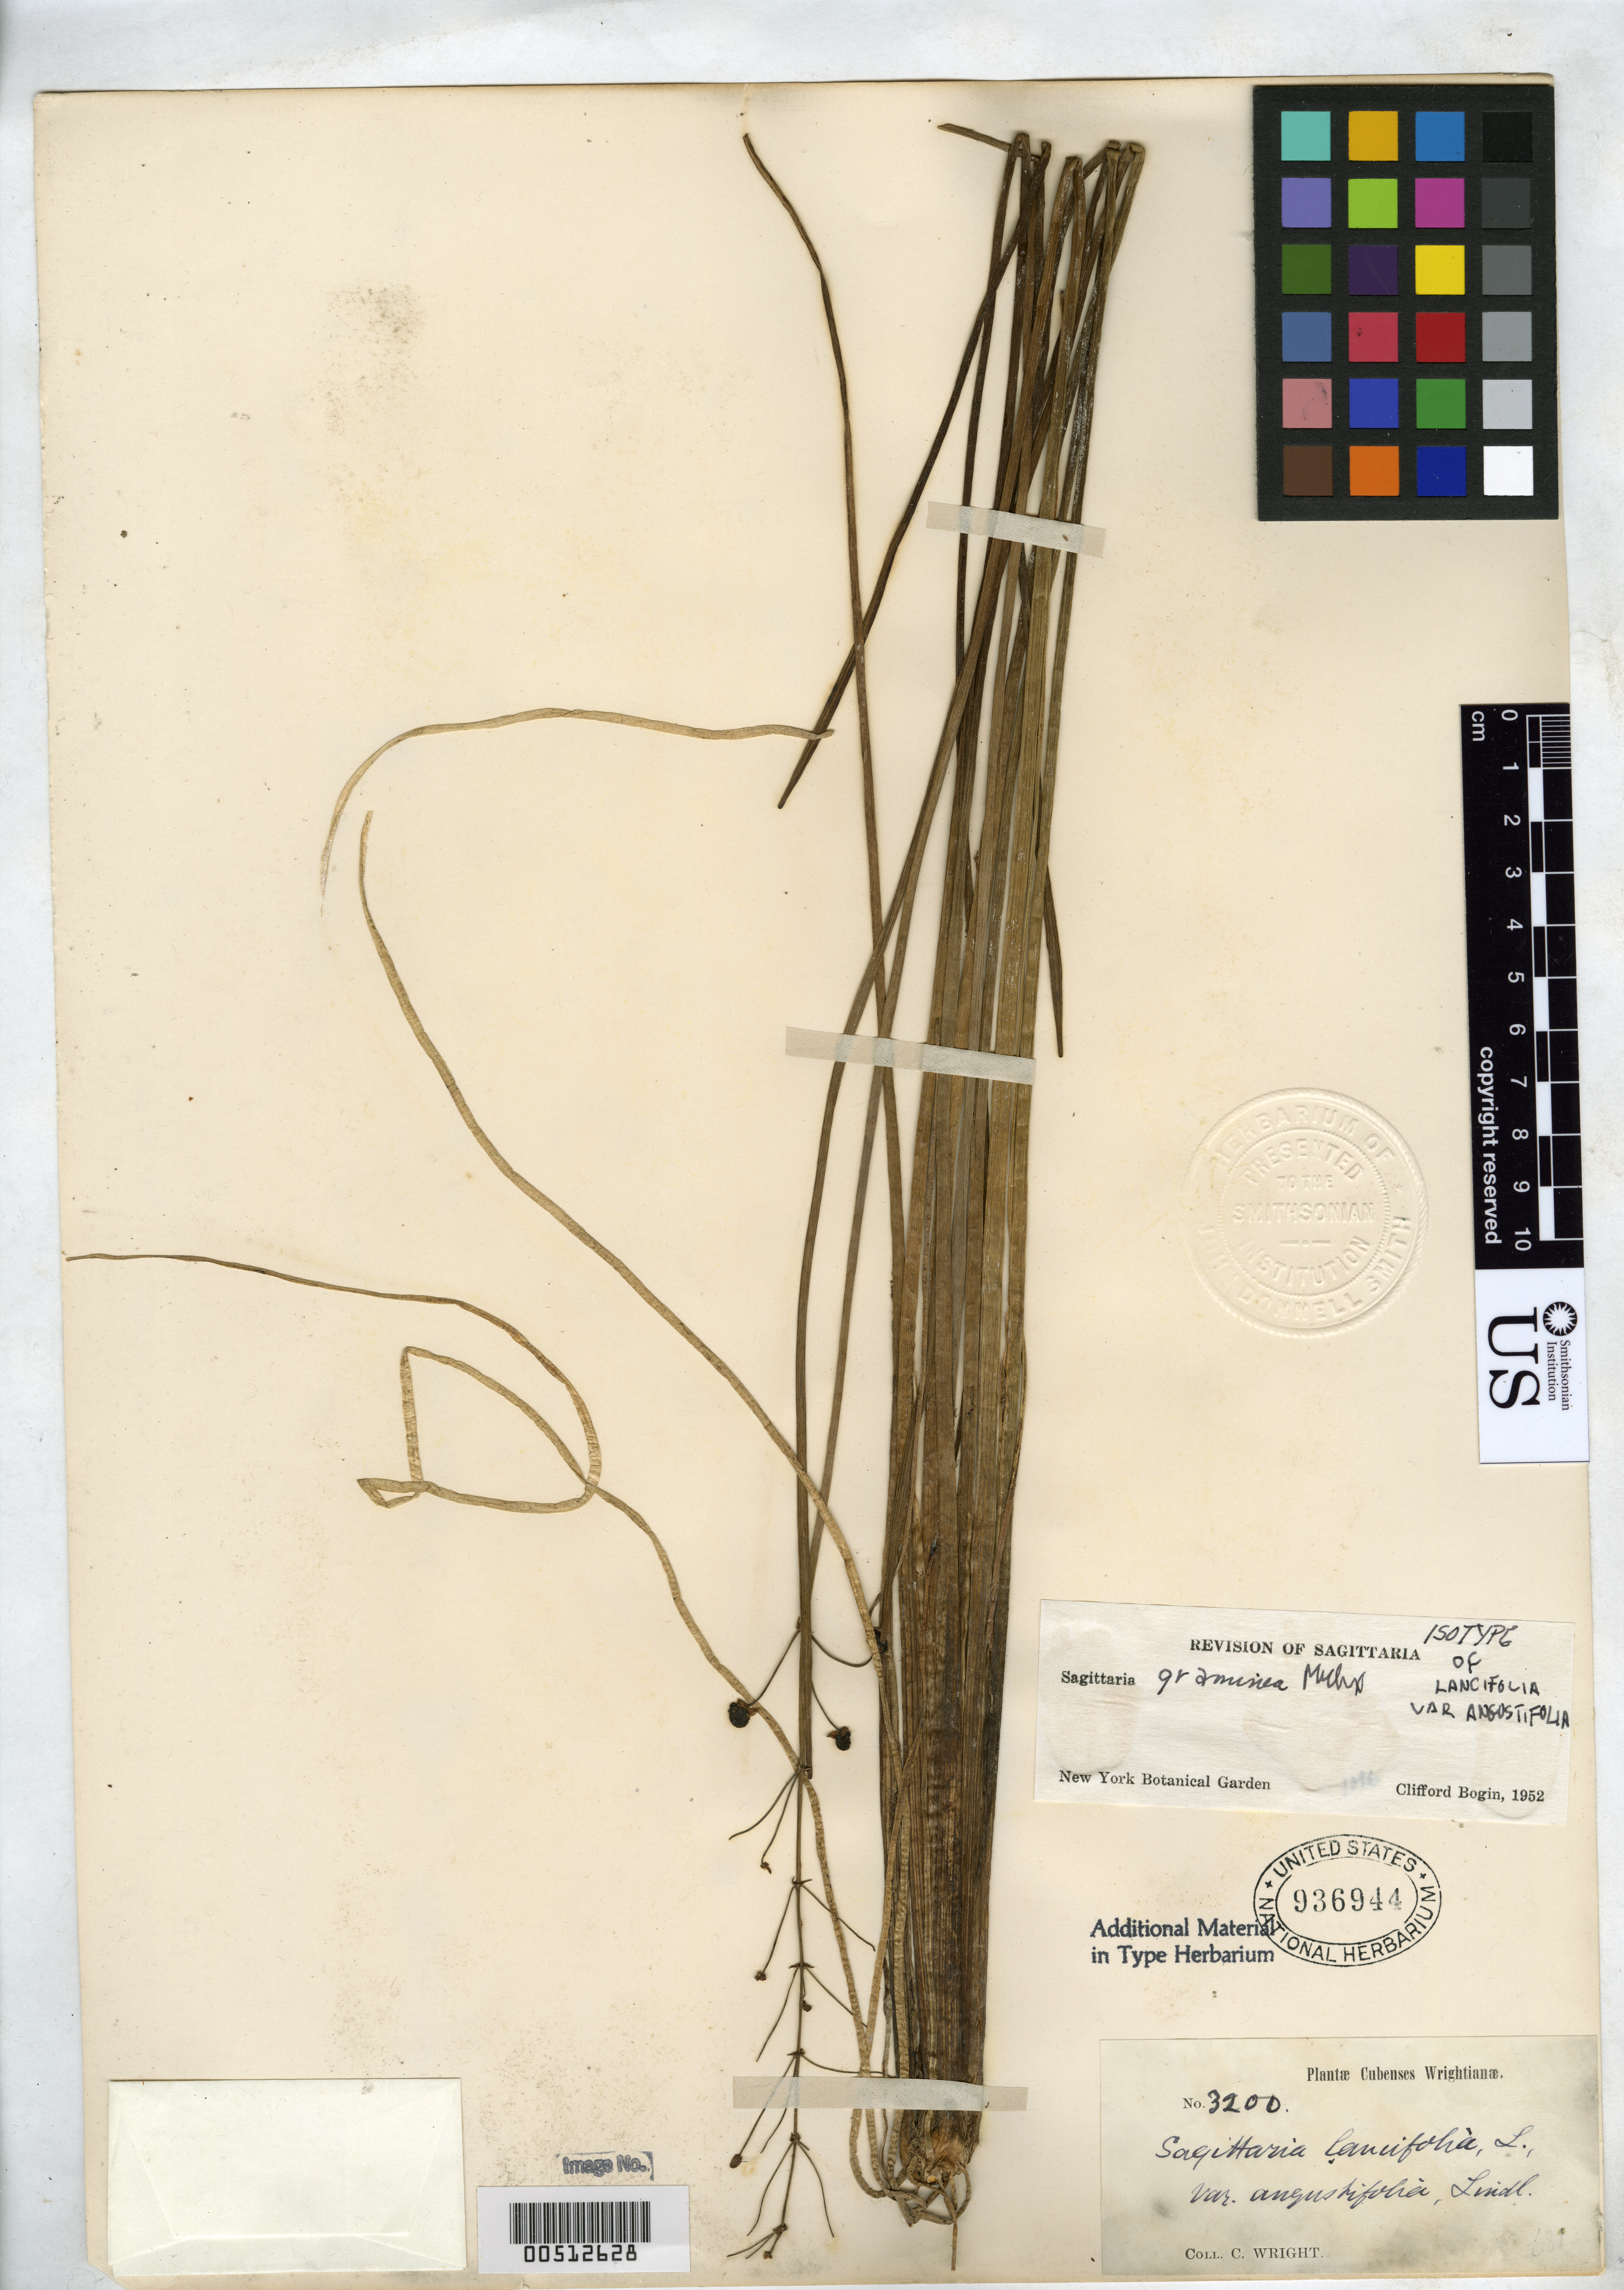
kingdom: Plantae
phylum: Tracheophyta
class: Liliopsida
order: Alismatales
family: Alismataceae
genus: Sagittaria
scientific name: Sagittaria lancifolia var. angustifolia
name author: Lindl. ex Griseb.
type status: Isotype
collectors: C. Wright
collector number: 3200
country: Cuba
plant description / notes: Specimen ex John Donnell Smith herbarium.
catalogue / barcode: US 936944